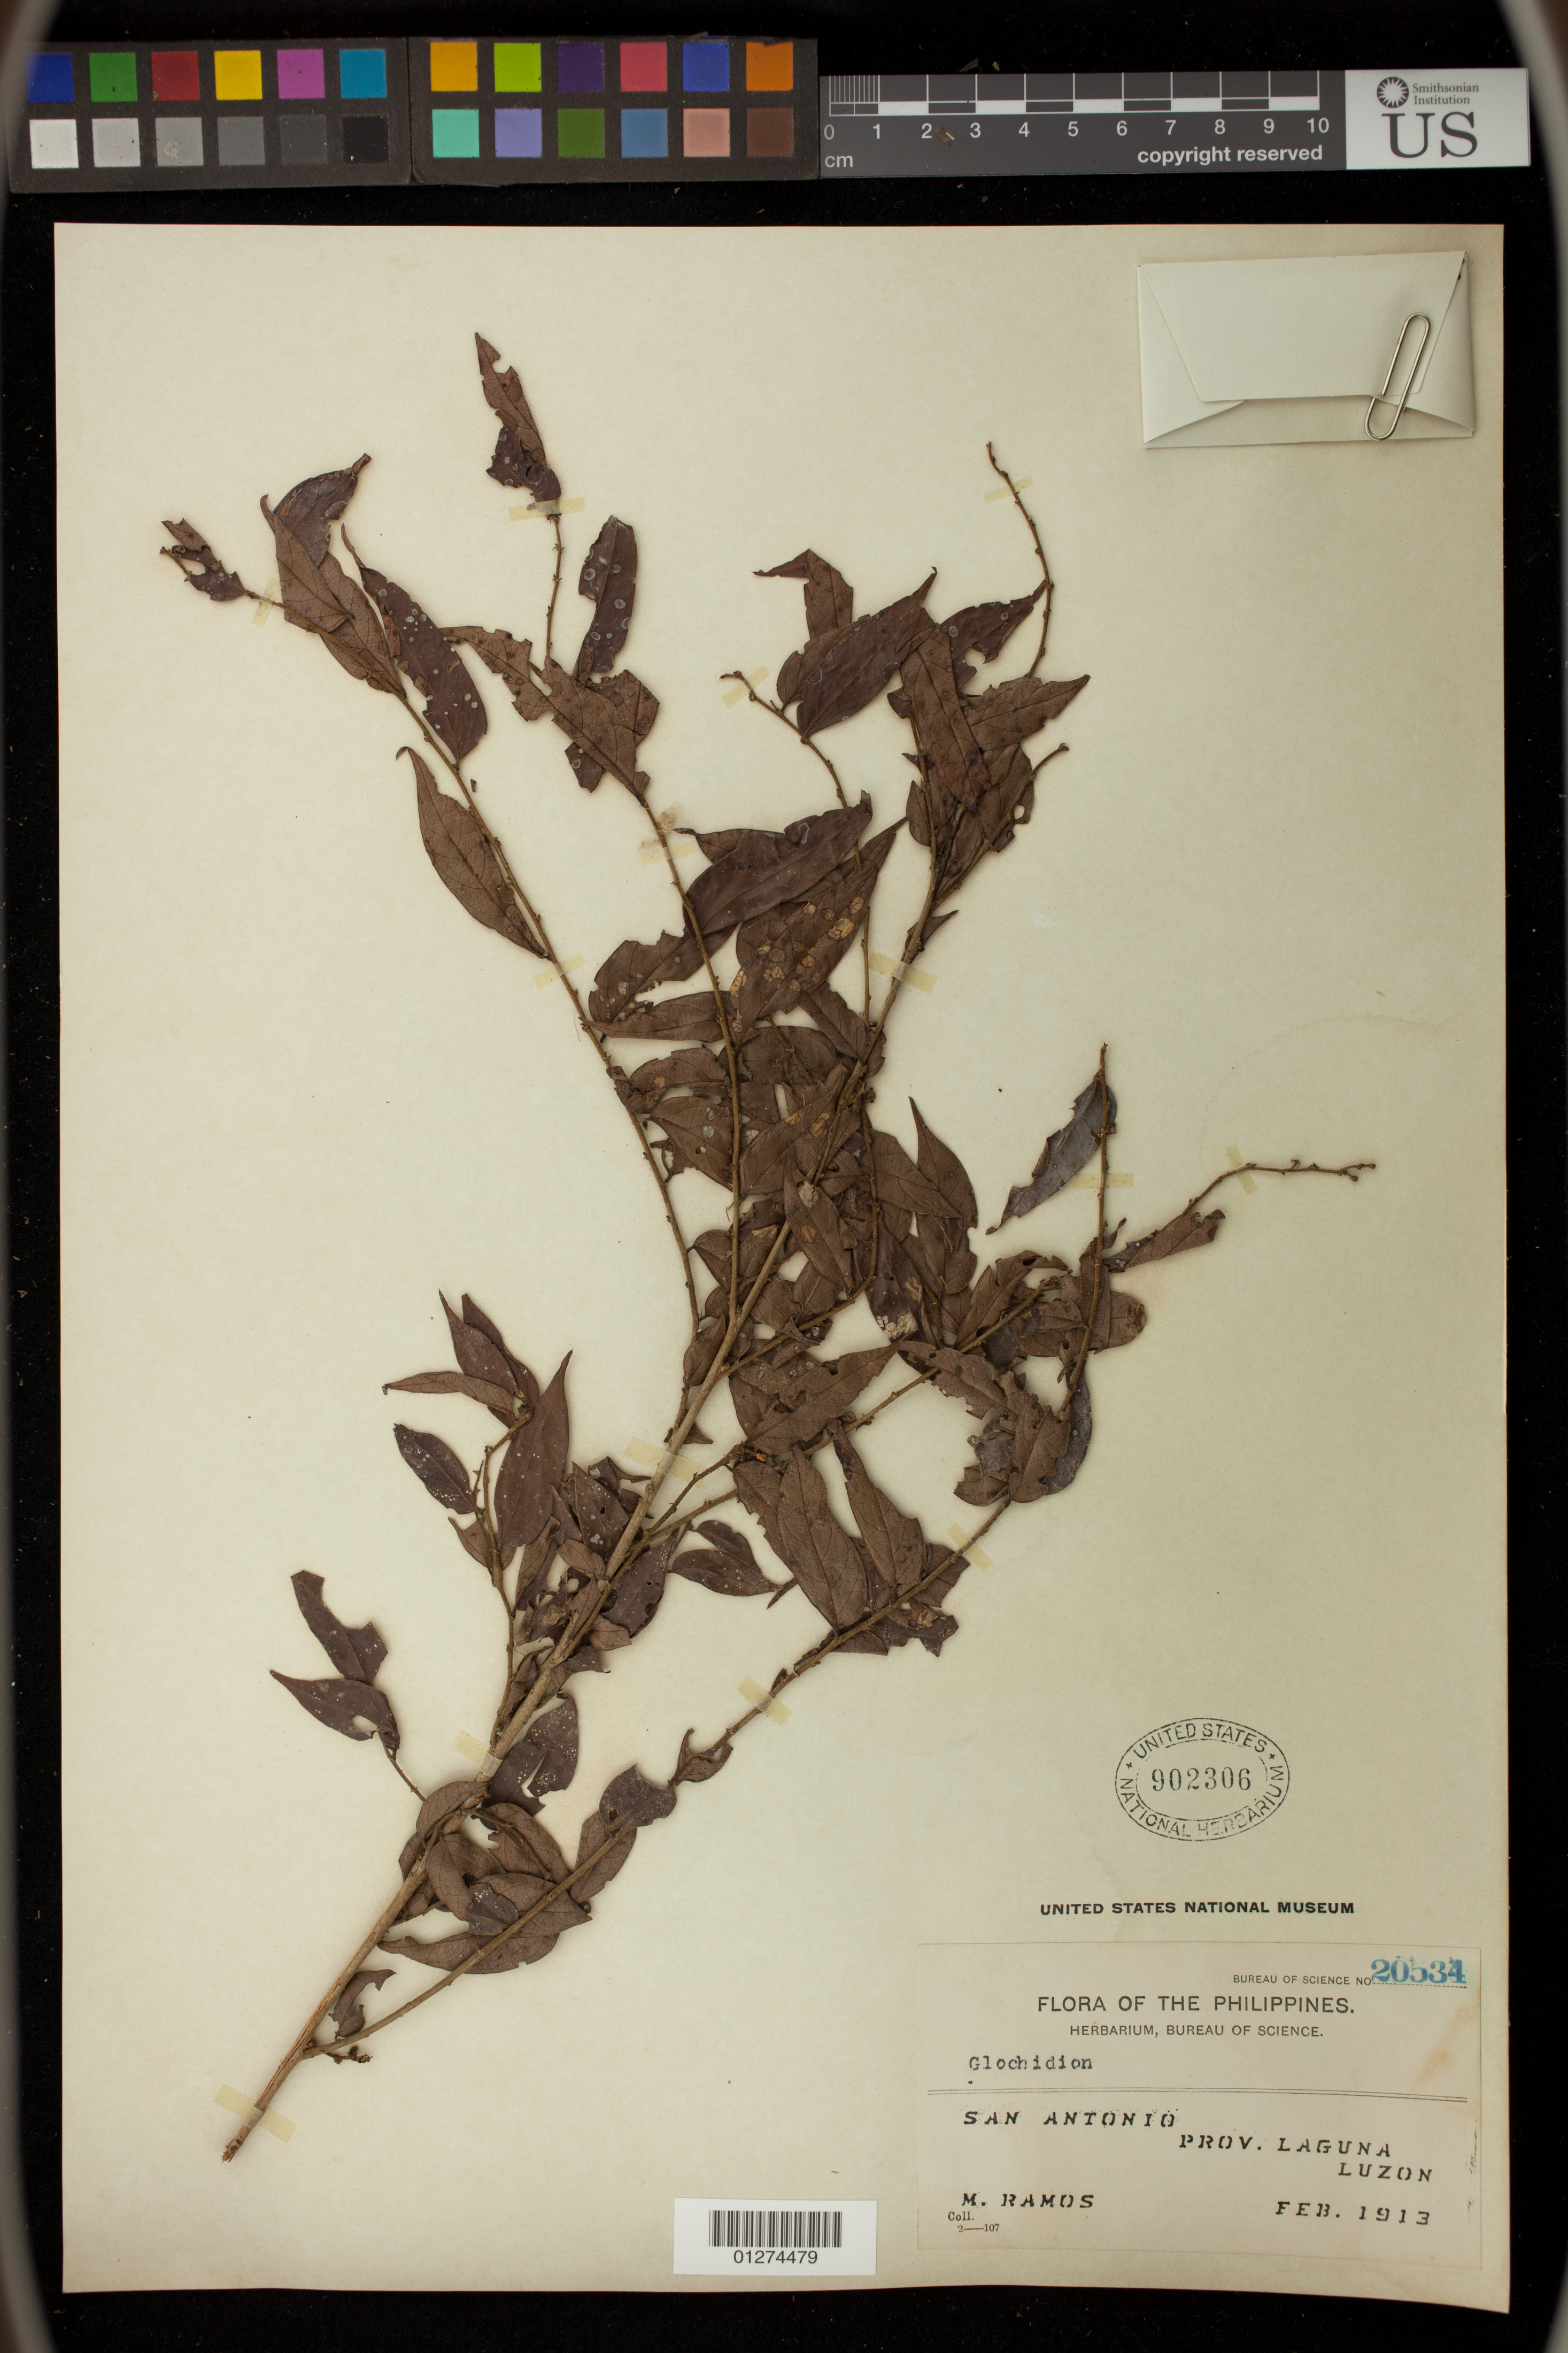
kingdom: Plantae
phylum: Tracheophyta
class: Magnoliopsida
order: Malpighiales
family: Phyllanthaceae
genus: Glochidion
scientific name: Glochidion sp.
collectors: M. Ramos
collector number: Bur. Sci. 20534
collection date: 1913-02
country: Philippines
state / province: Calabarzon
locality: San Antonio, Prov. Laguna, Luzon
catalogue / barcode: US 902306